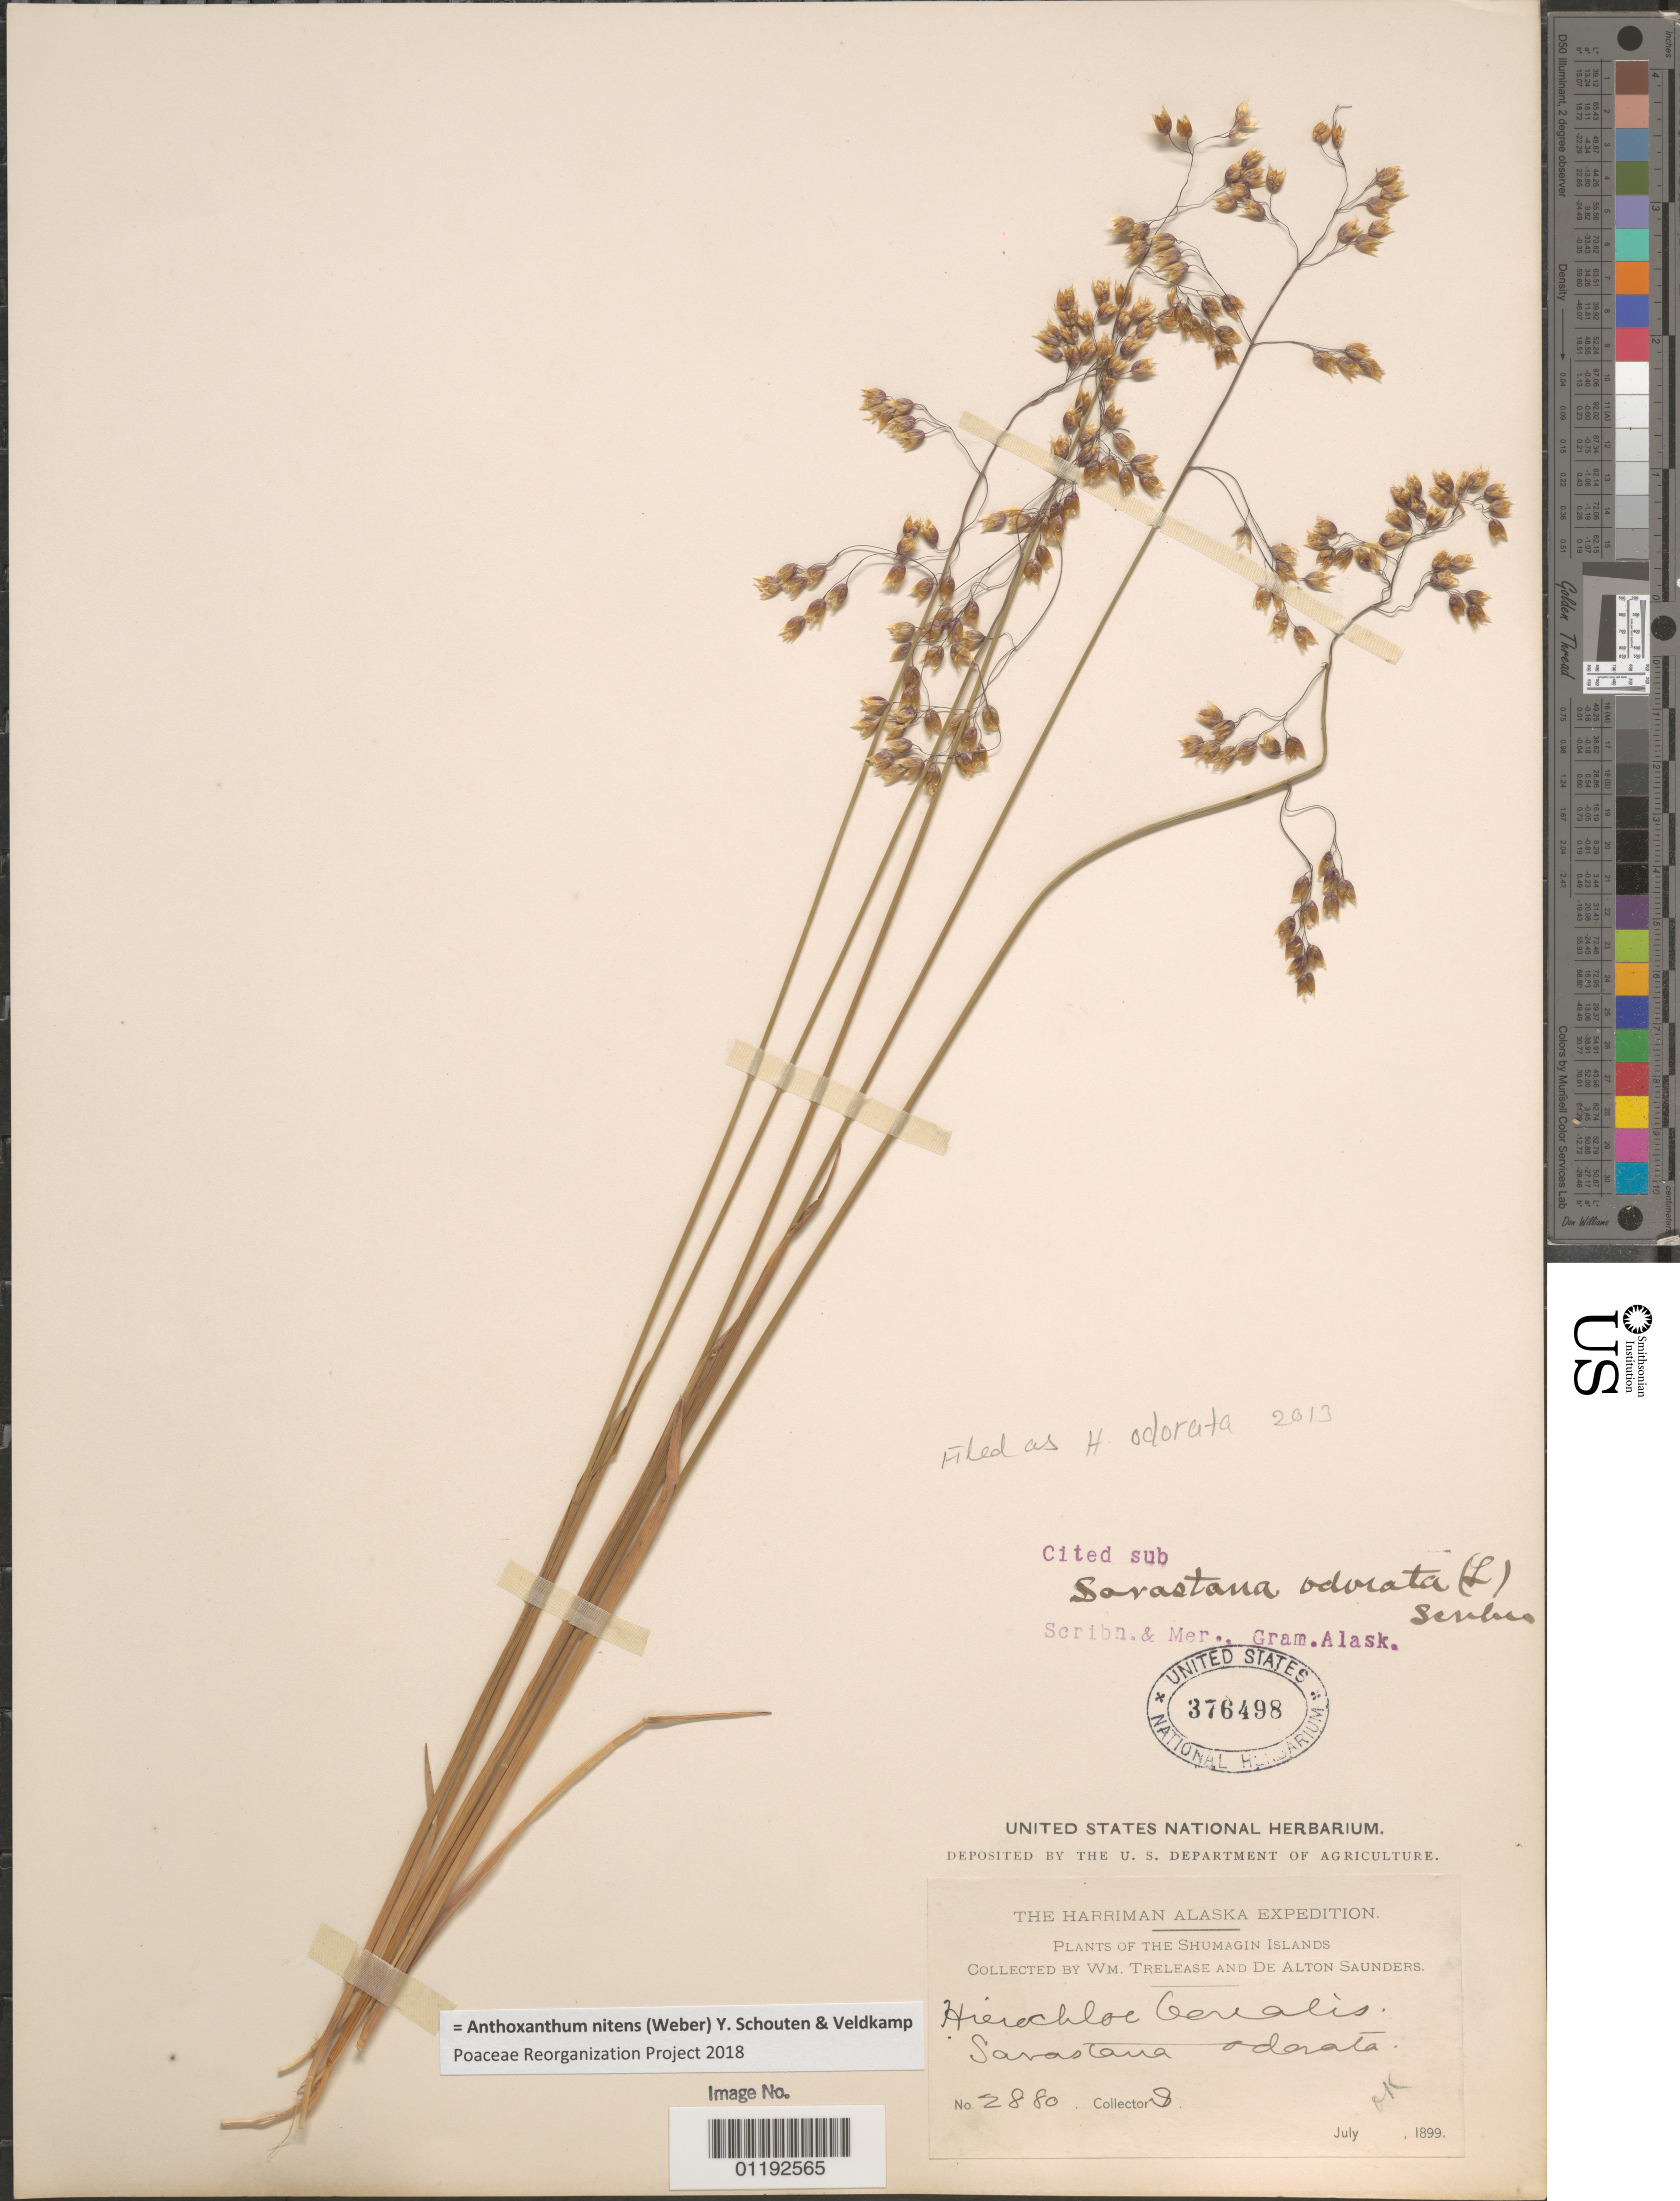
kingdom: Plantae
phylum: Tracheophyta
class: Liliopsida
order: Poales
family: Poaceae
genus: Anthoxanthum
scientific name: Anthoxanthum nitens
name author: (G.H. Weber) R.T.A. Schouten & Veldkamp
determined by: Poaceae Reorganization Project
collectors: W. Trelease & D. Saunders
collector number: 2880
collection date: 1899-07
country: United States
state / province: Alaska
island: Shumagin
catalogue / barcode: US 376498